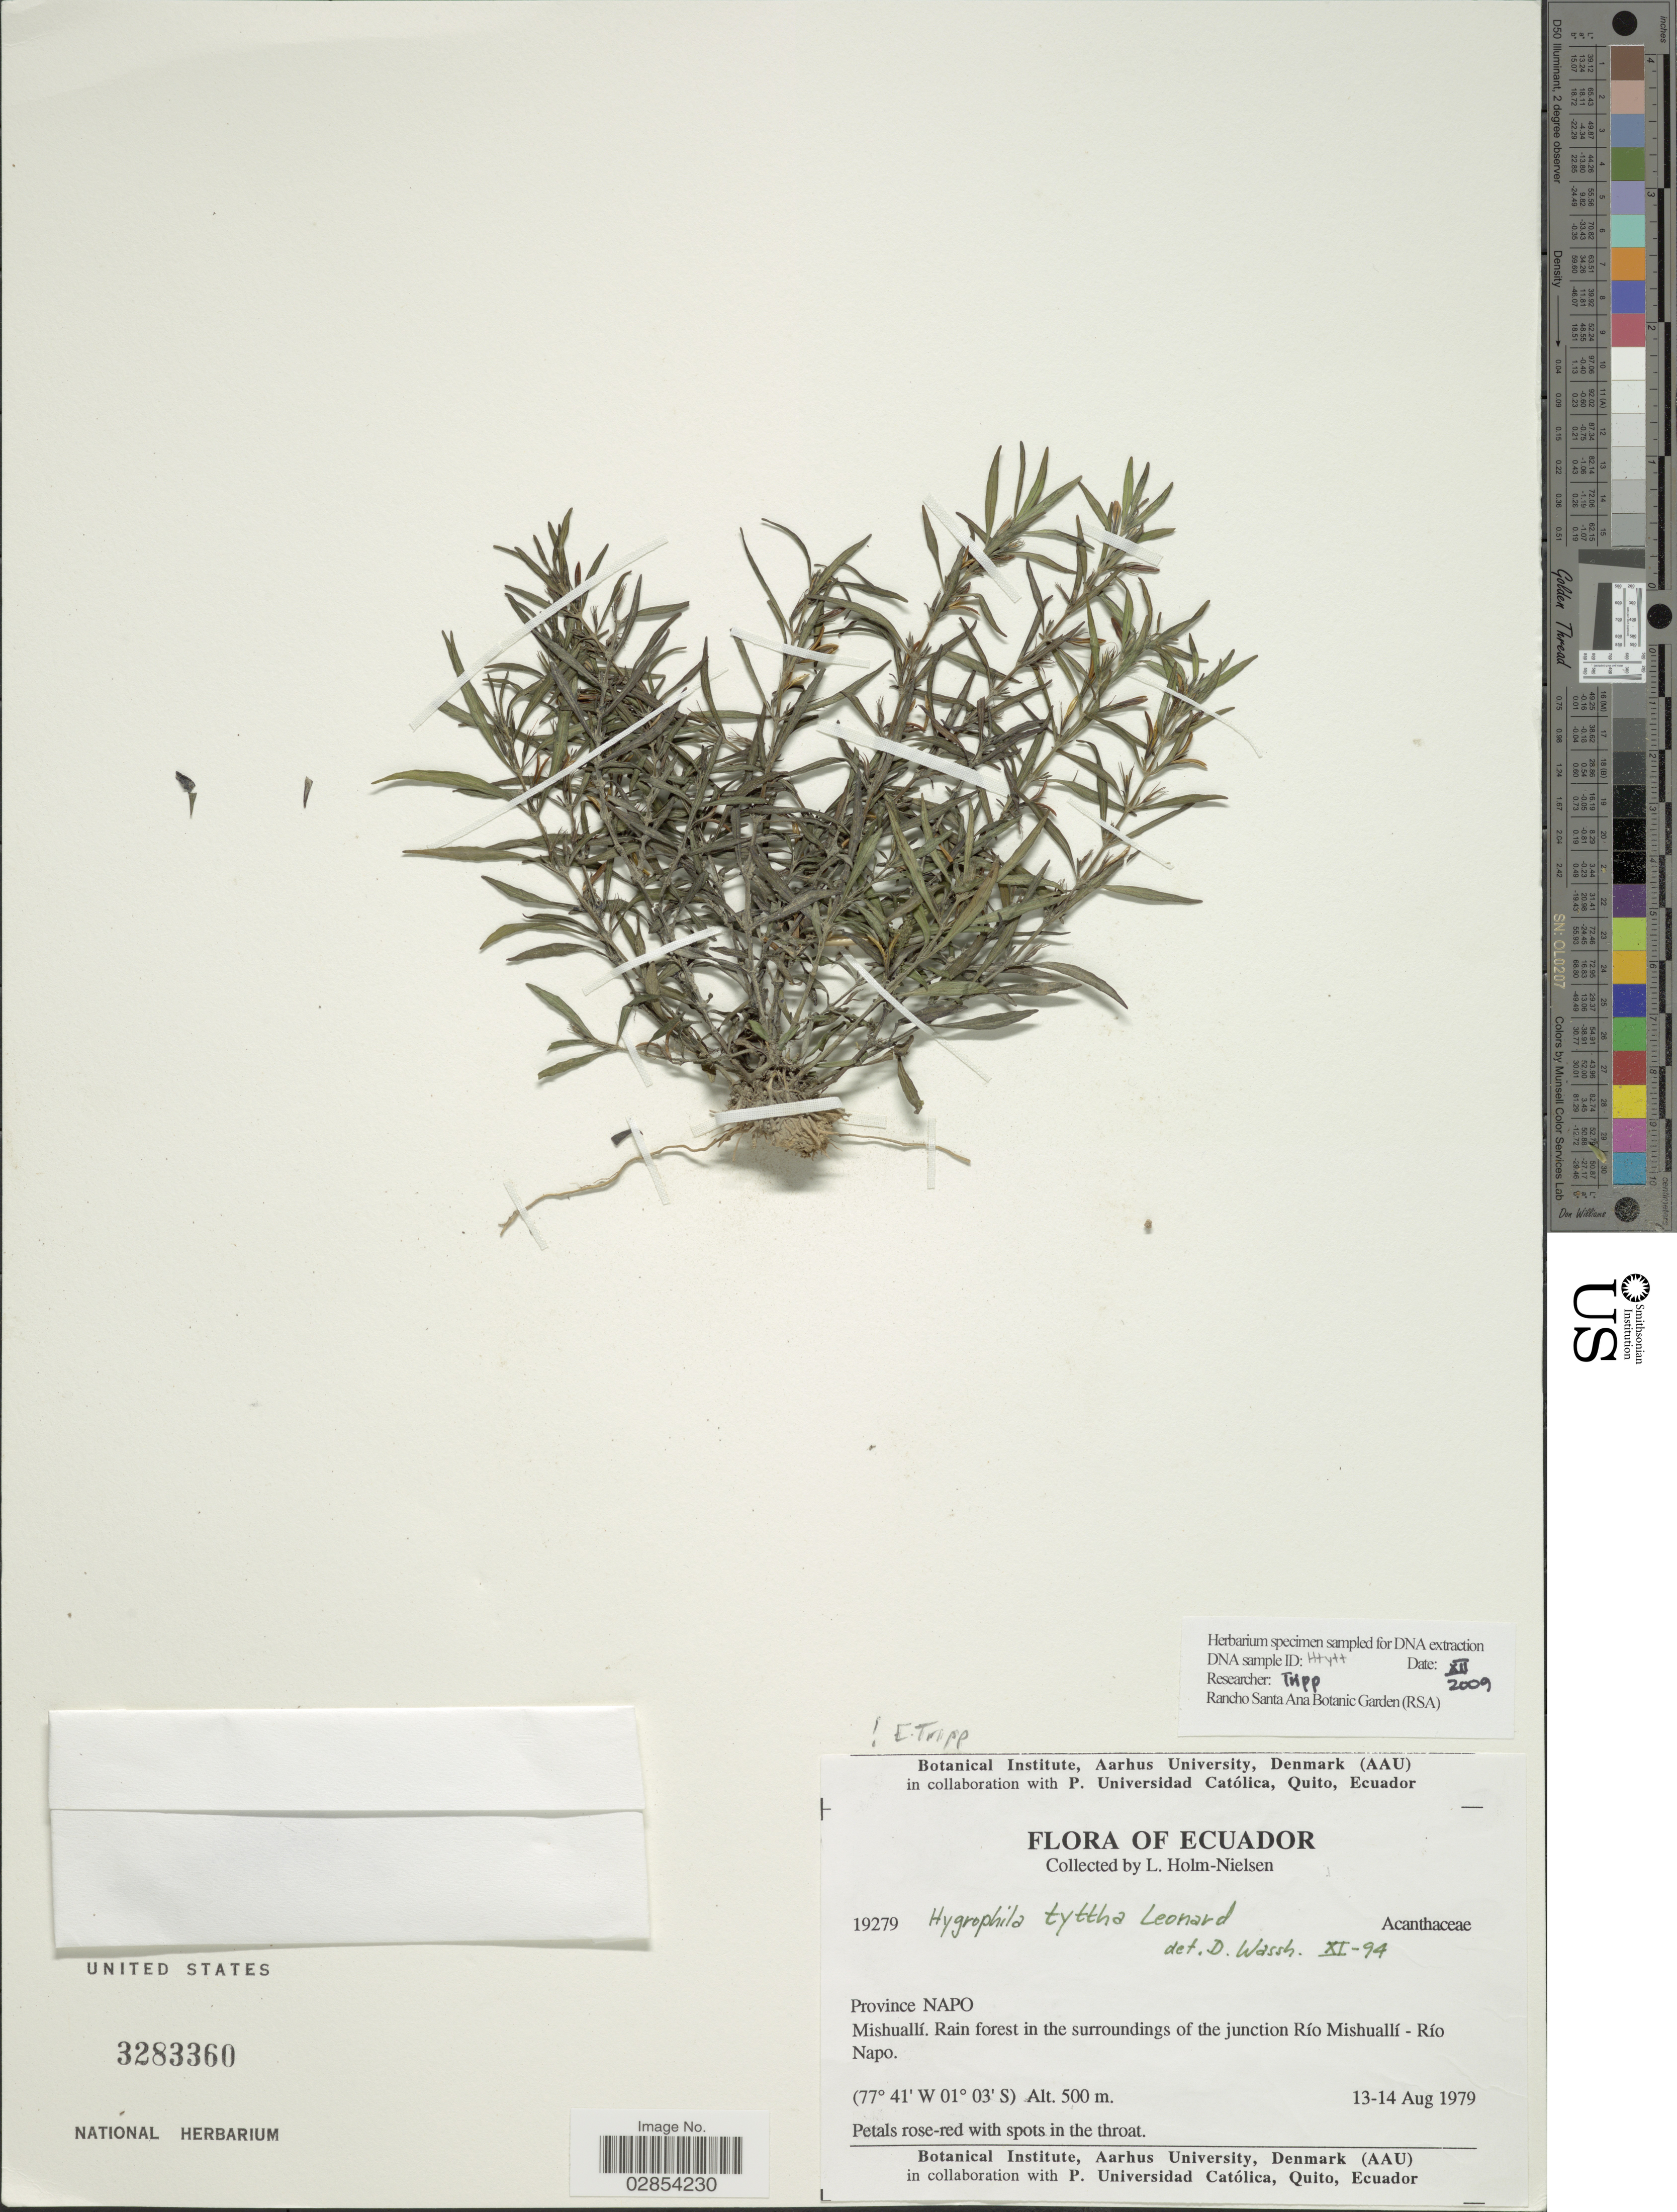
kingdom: Plantae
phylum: Tracheophyta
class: Magnoliopsida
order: Lamiales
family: Acanthaceae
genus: Hygrophila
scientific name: Hygrophila tyttha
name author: Leonard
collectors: L. Holm-Nielsen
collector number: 19279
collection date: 1979-08-13/1979-08-14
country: Ecuador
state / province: Napo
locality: Mishuallí. Rain forest in the surroundings of the junction Río Mishuallí - Río Napo.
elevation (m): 500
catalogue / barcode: US 3283360